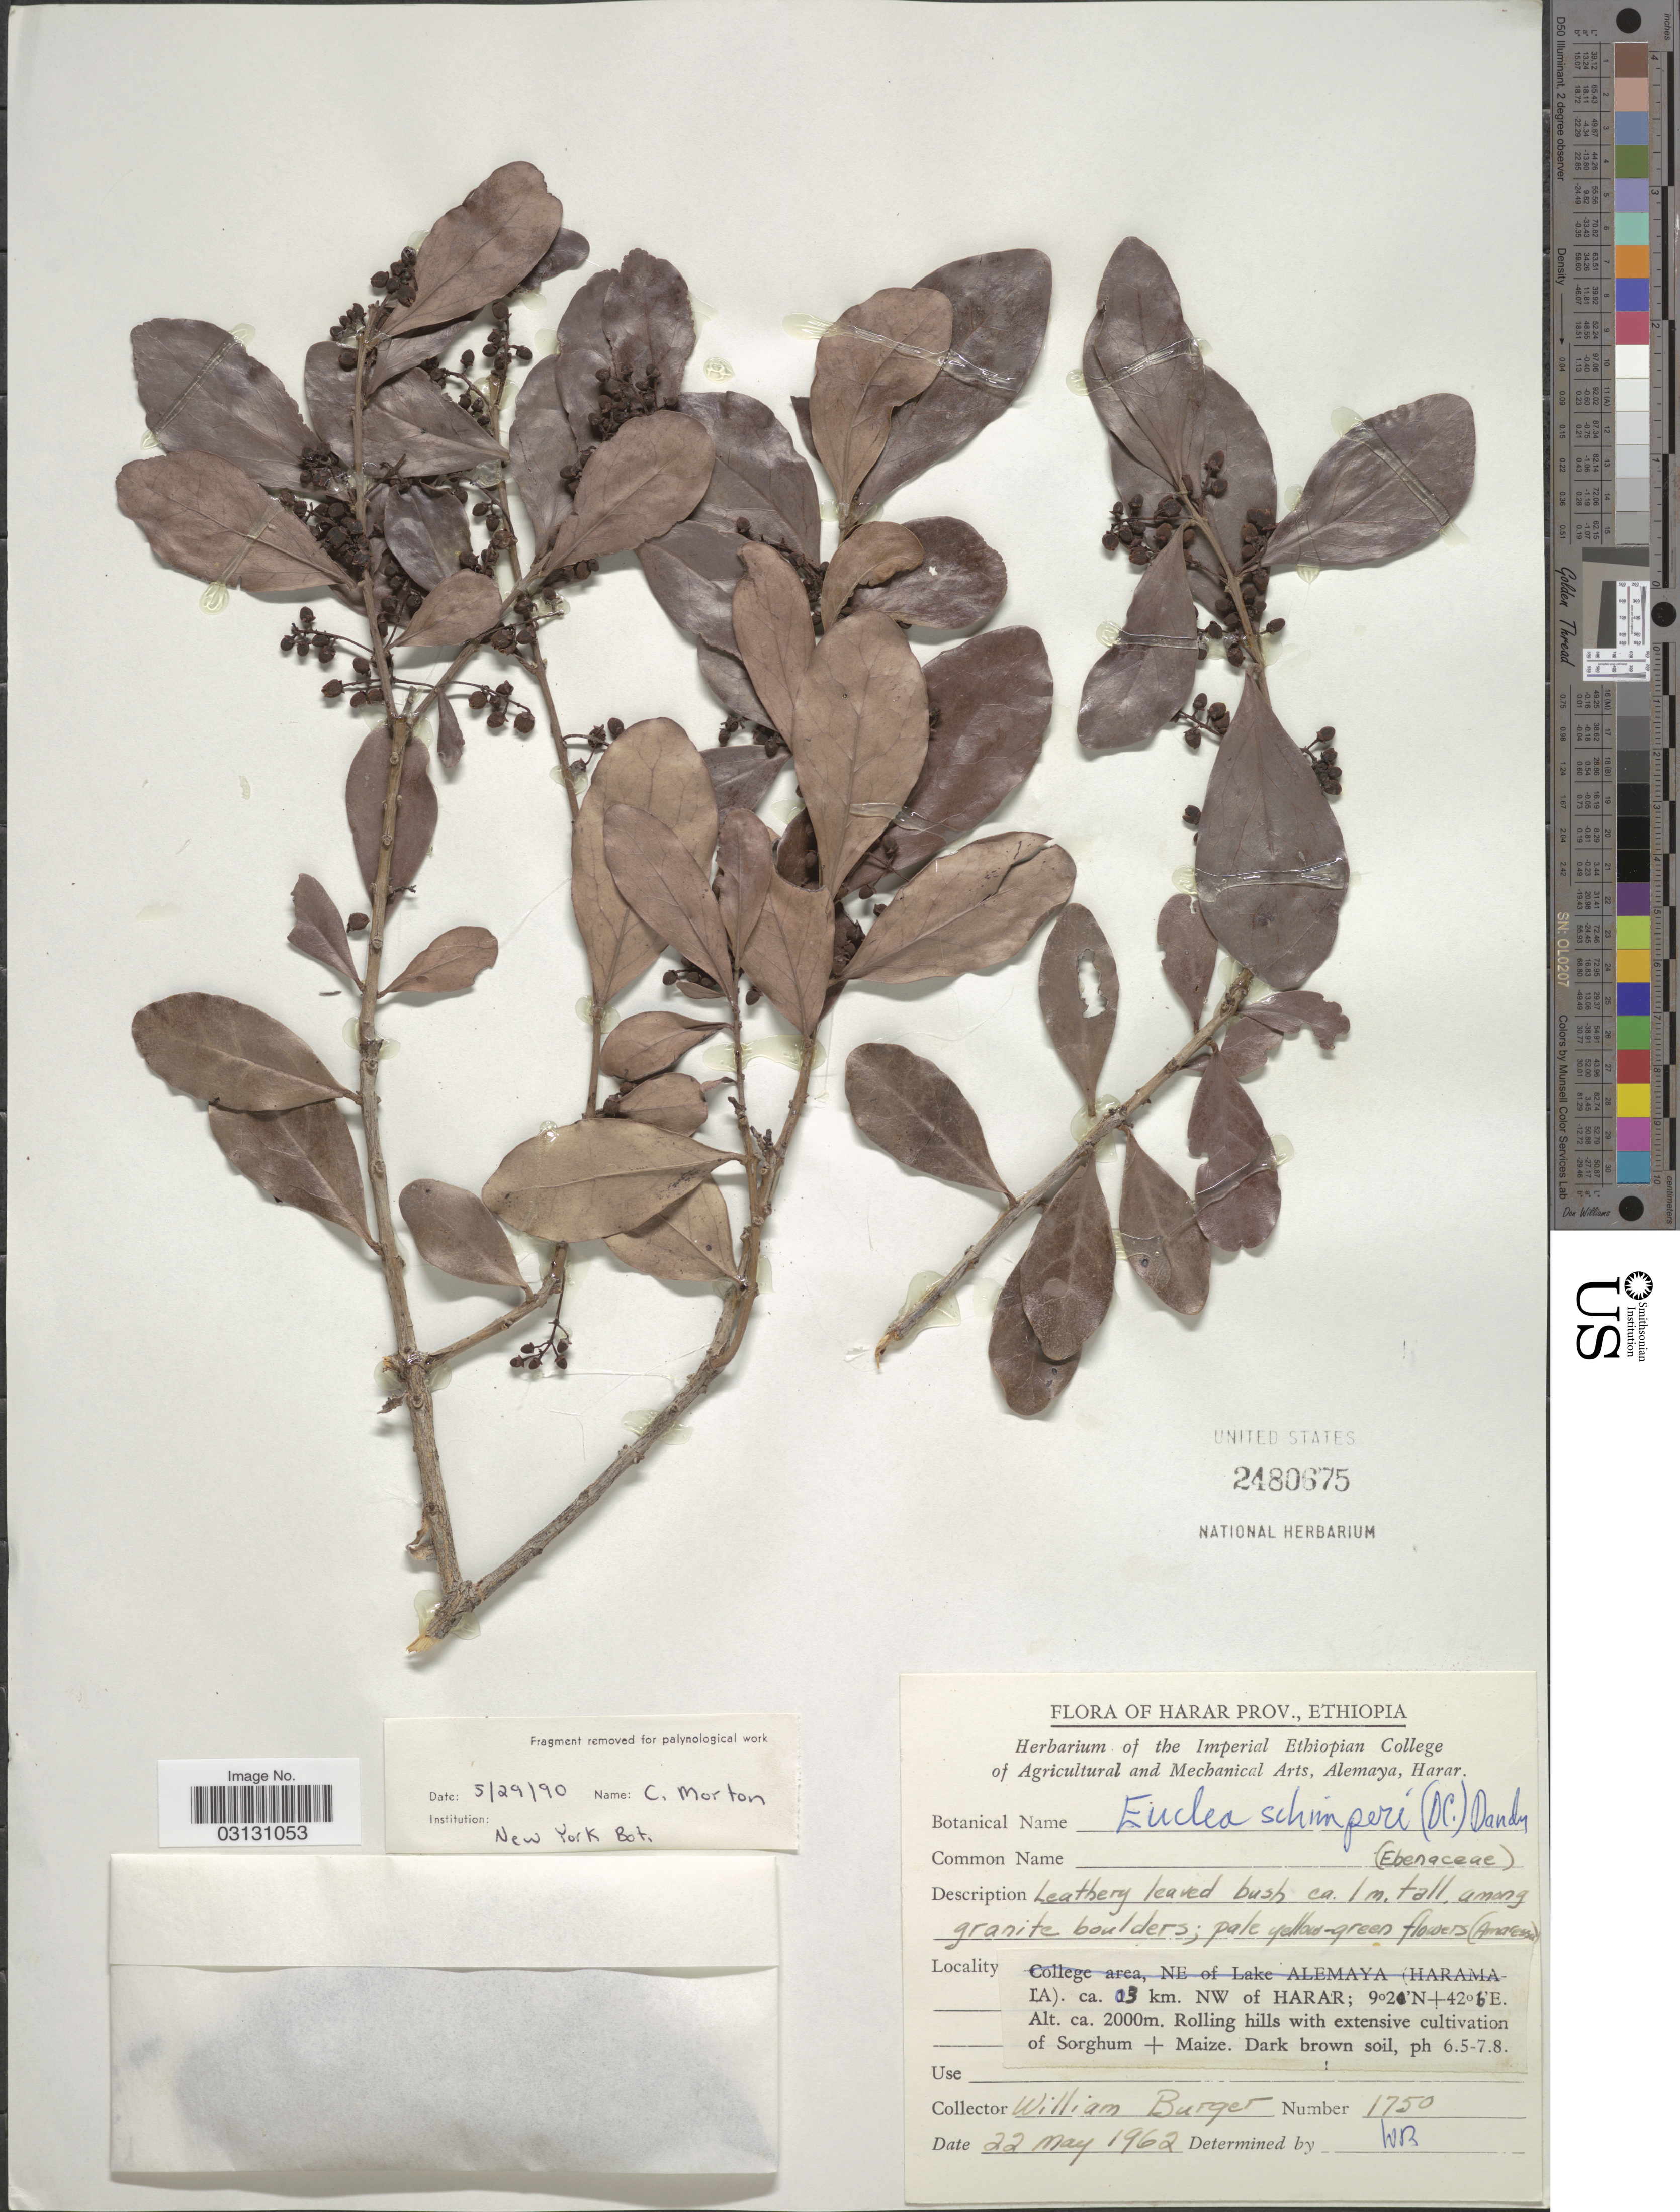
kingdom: Plantae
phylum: Tracheophyta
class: Magnoliopsida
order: Ericales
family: Ebenaceae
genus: Euclea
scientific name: Euclea schimperi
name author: (A. DC.) Dandy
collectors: W. Burger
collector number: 1750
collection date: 1962-05-22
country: Ethiopia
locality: Harar Prov. Ca. 03 km. NW of Harar.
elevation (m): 2000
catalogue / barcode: US 2480675